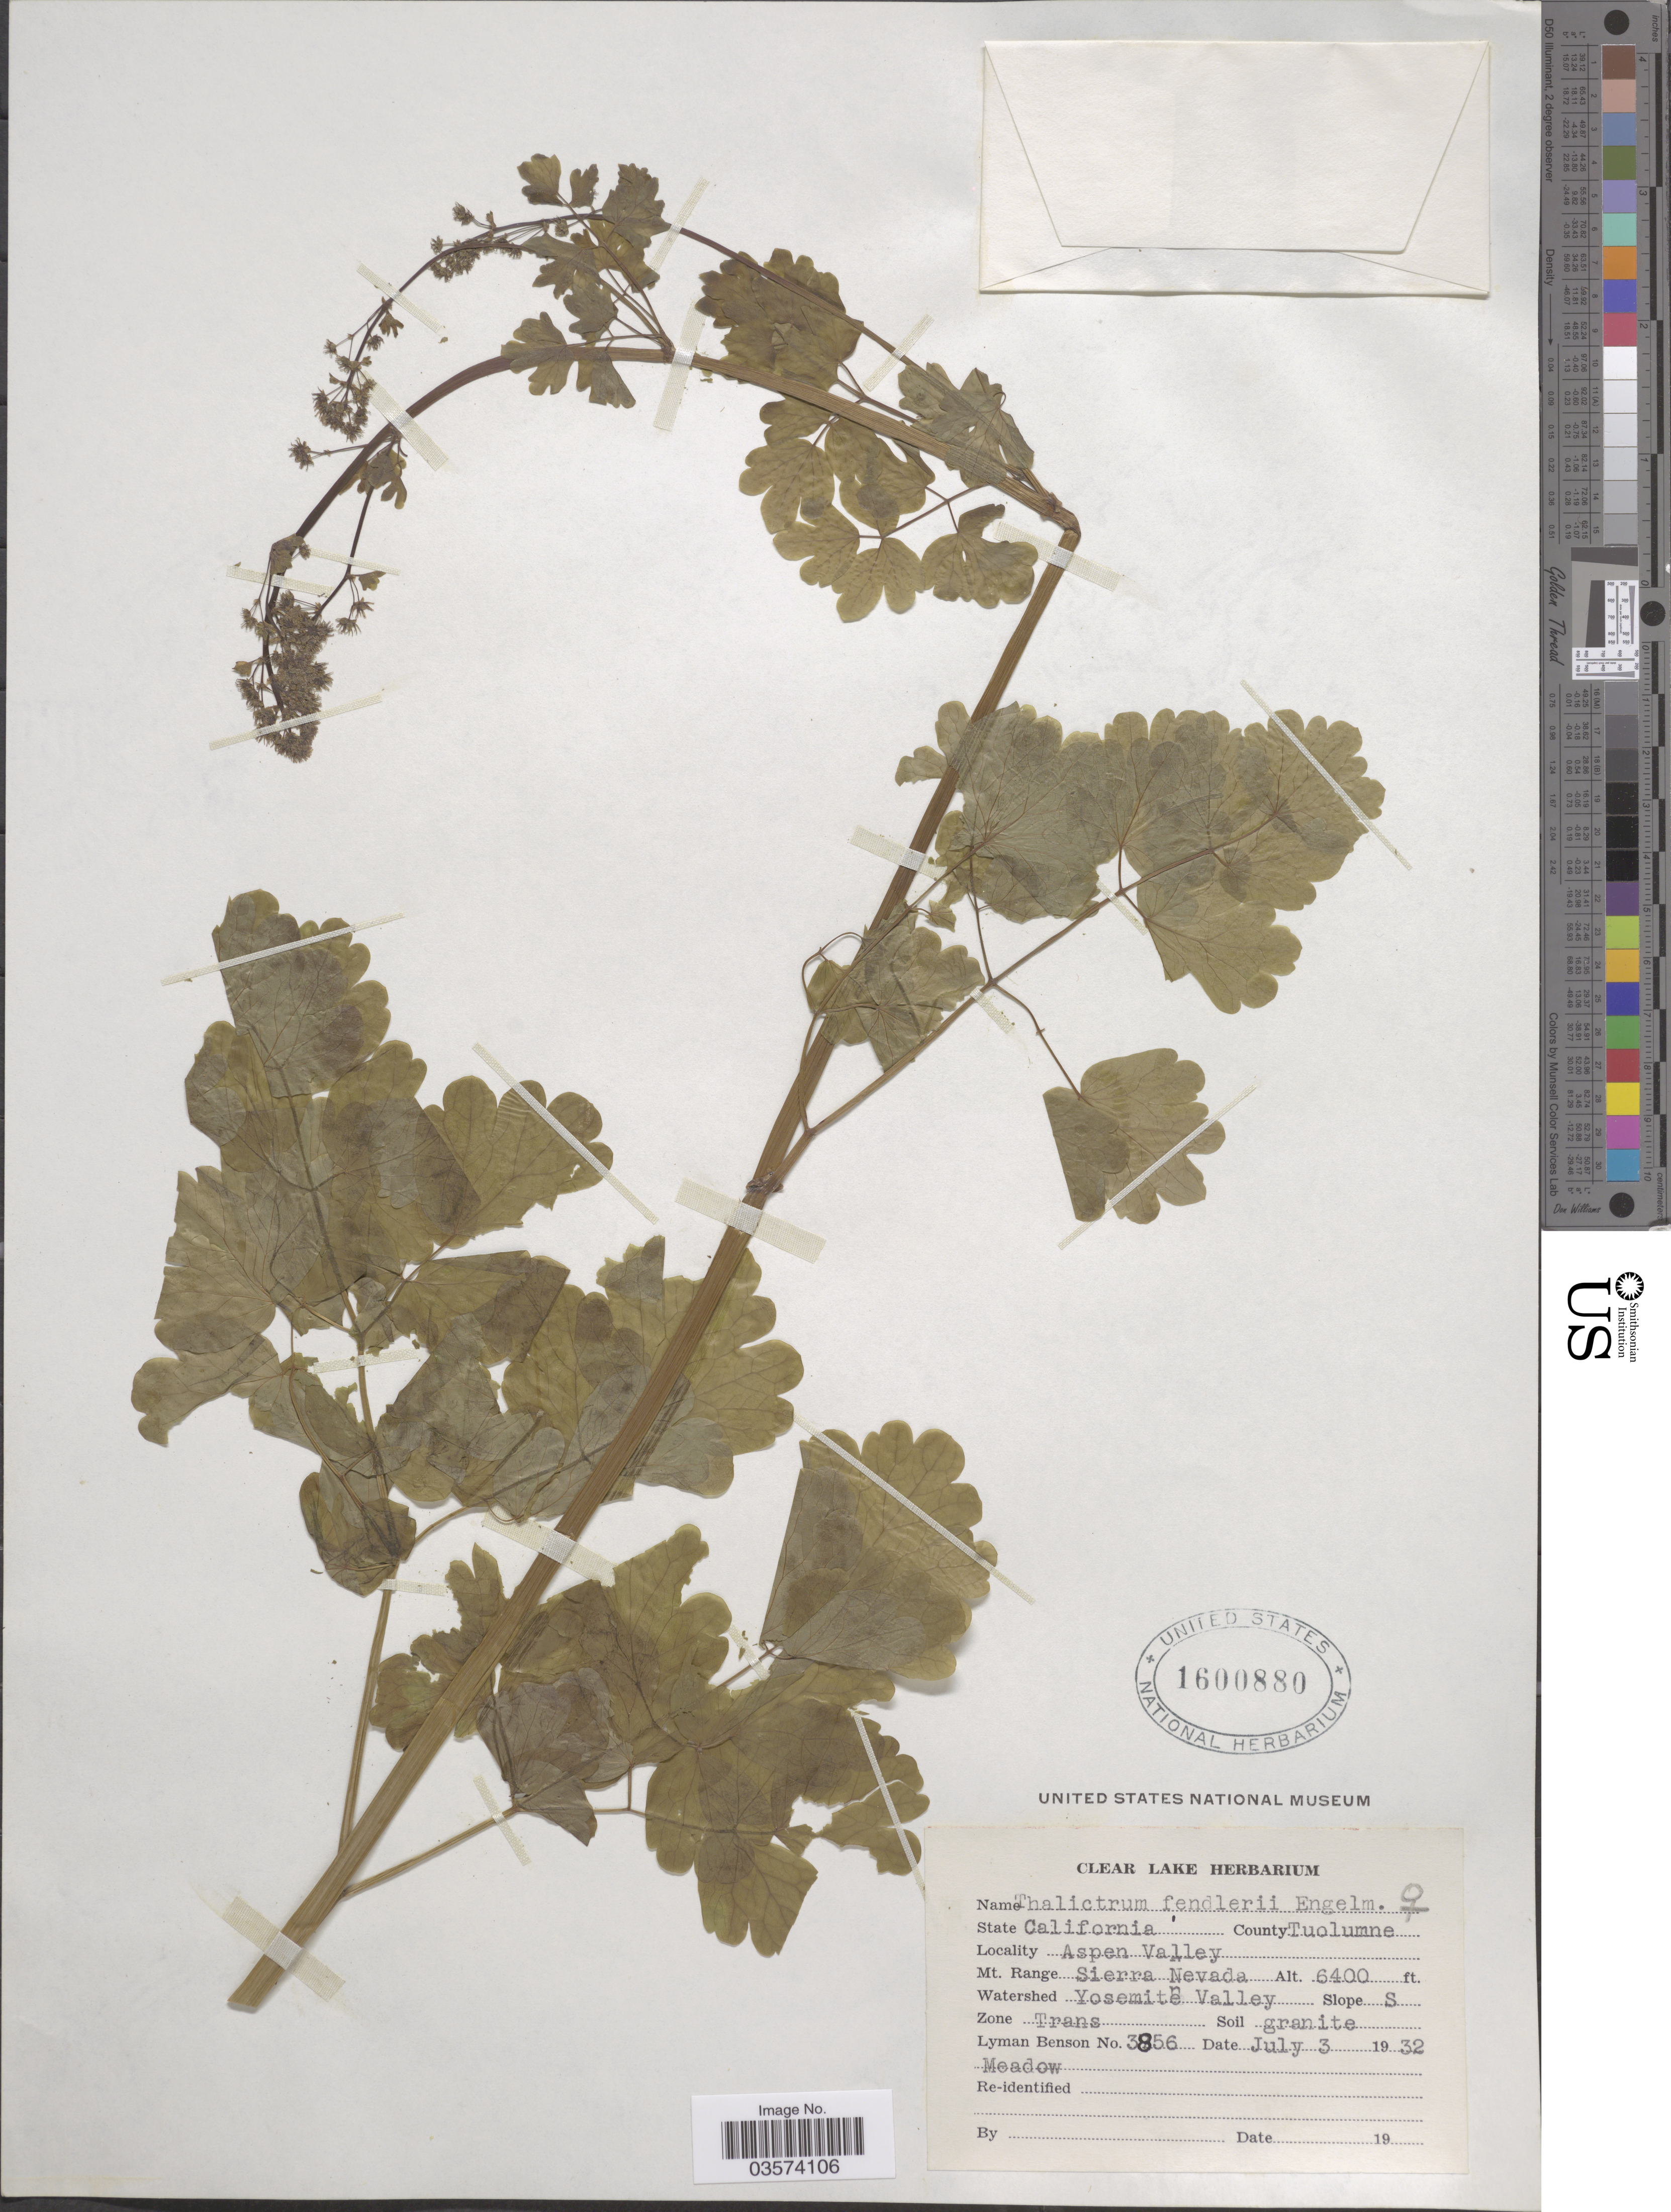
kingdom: Plantae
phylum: Tracheophyta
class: Magnoliopsida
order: Ranunculales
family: Ranunculaceae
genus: Thalictrum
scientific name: Thalictrum fendleri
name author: Engelm. ex A. Gray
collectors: L. D. Benson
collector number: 3856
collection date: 1932-07-03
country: United States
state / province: California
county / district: Tuolumne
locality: County Tuolumne. Aspen Valley. Mt. Range Sierra Nevada. Watershed Yosemite Valley.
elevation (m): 1951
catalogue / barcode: US 1600880